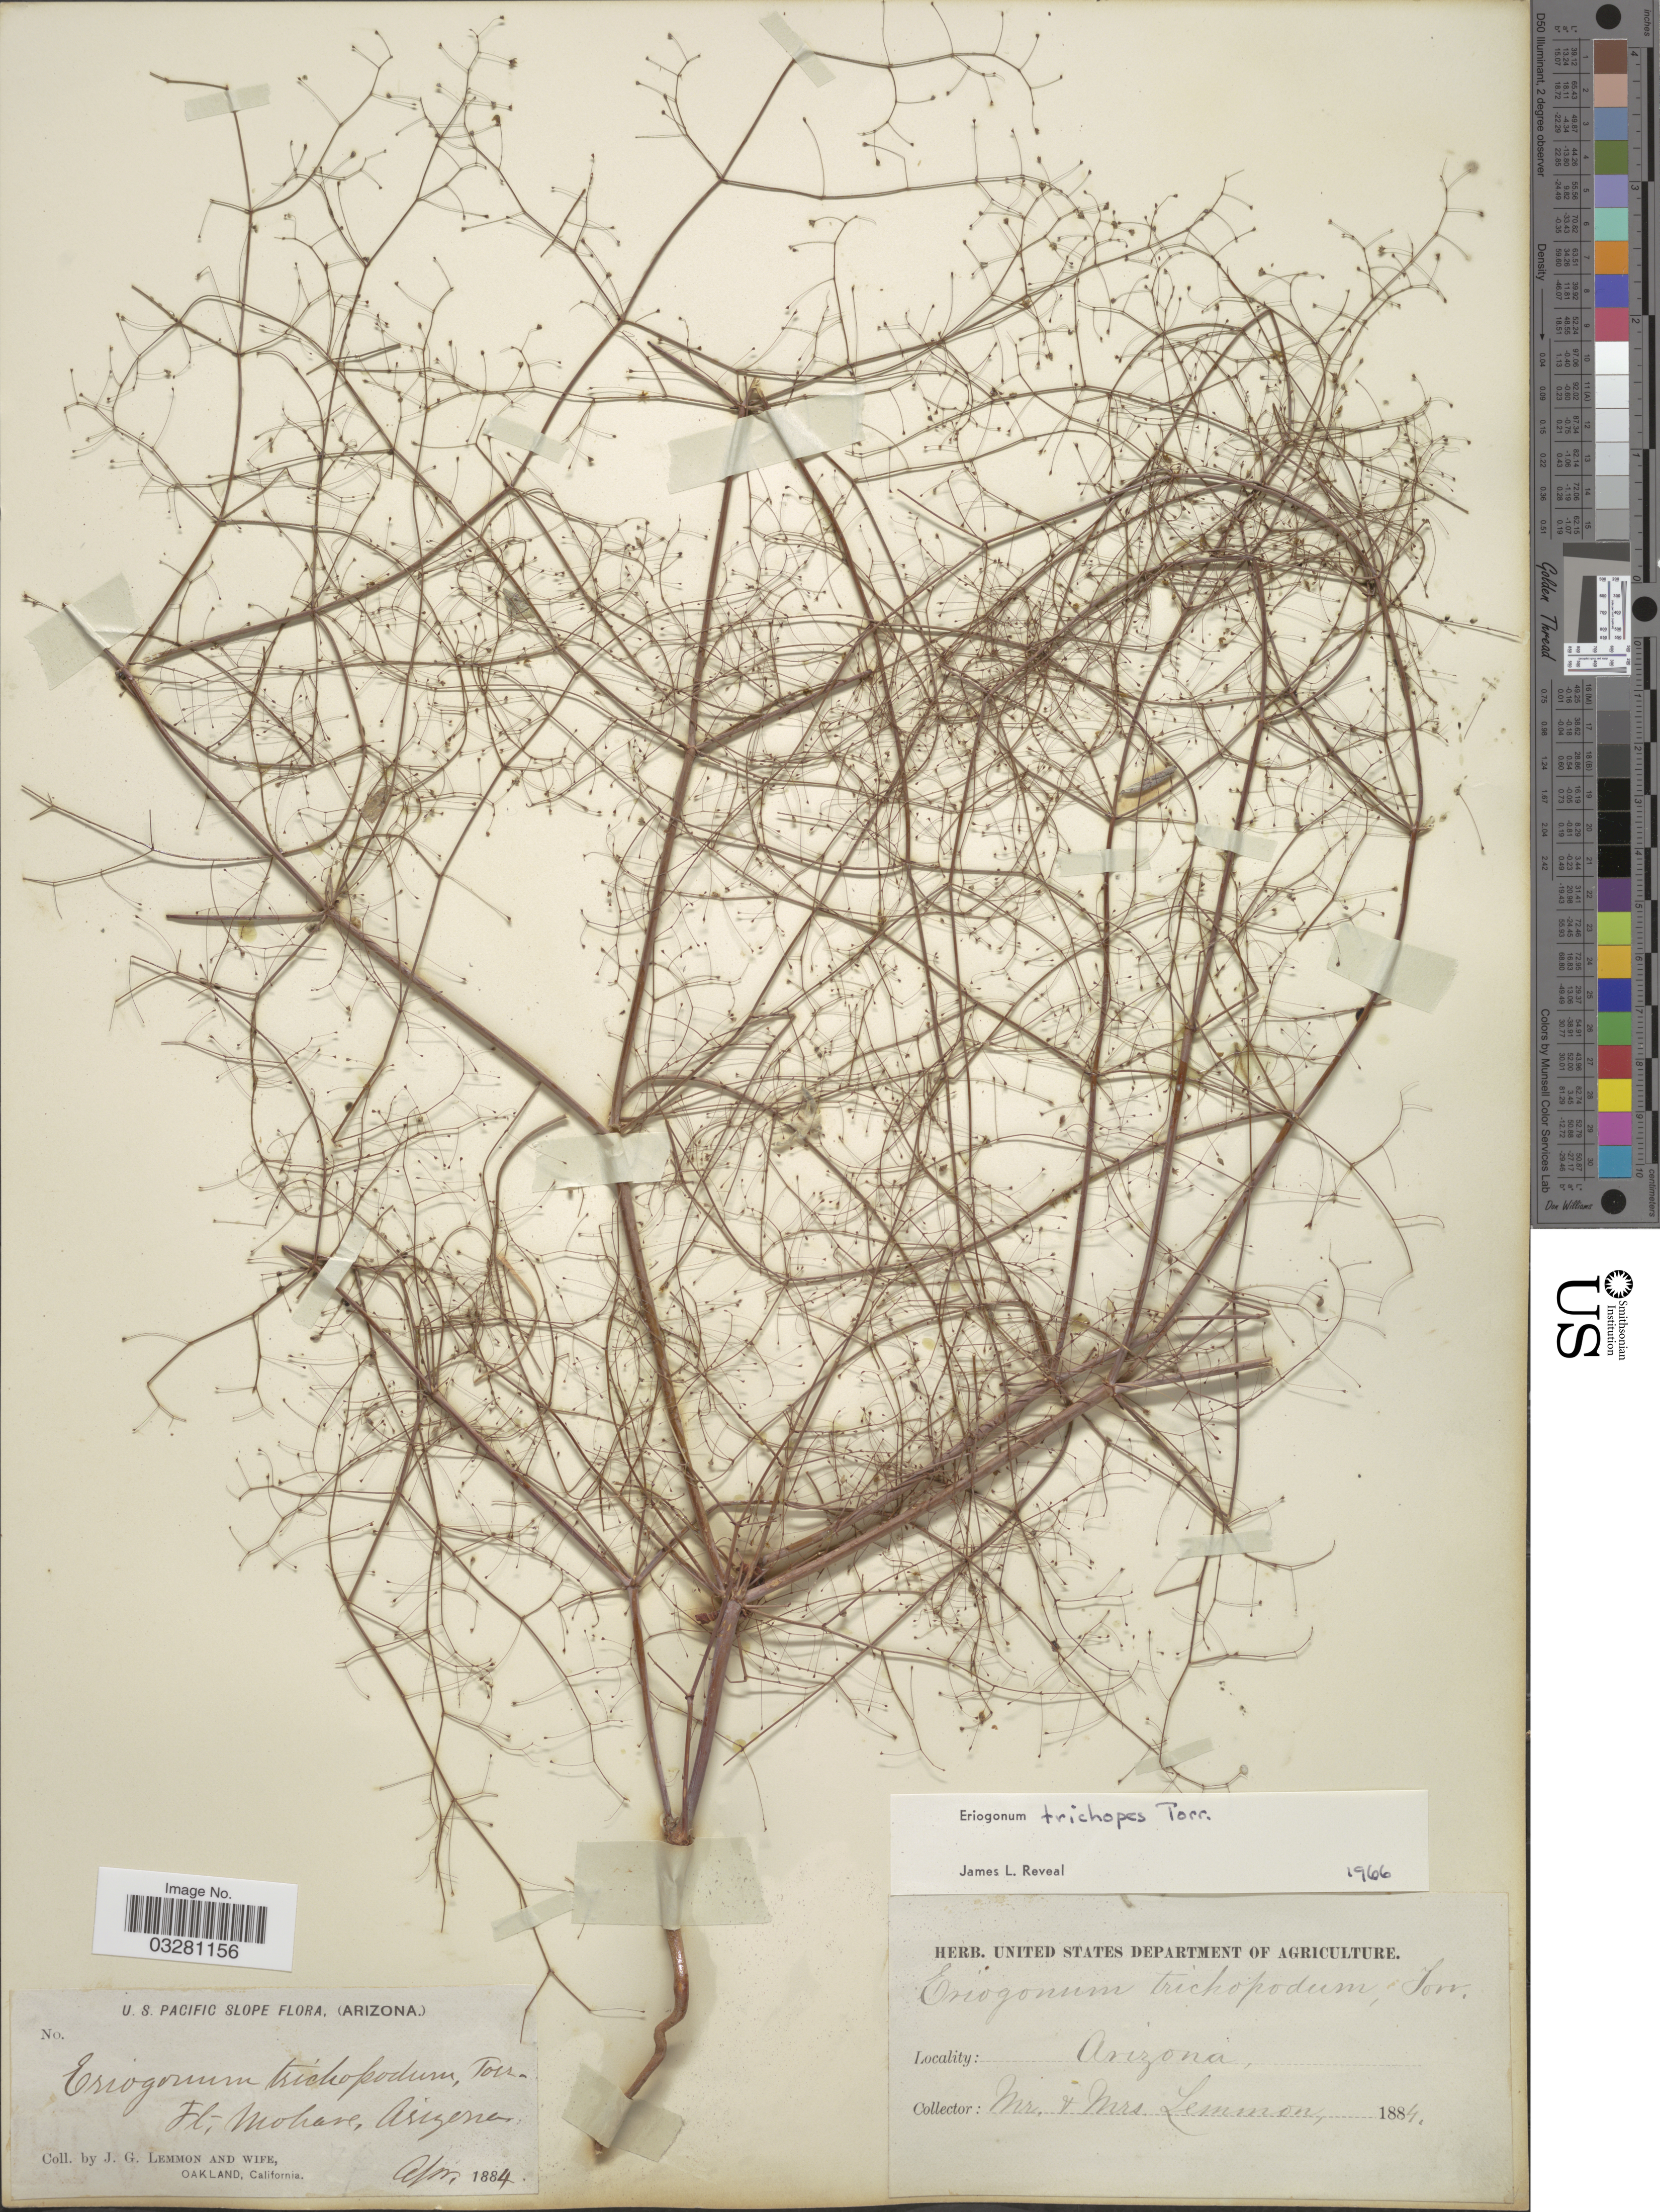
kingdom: Plantae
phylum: Tracheophyta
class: Magnoliopsida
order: Caryophyllales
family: Polygonaceae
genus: Eriogonum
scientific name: Eriogonum trichopes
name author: Torr.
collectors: J. Lemmon & Mrs. J. G. Lemmon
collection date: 1884-04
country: United States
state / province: Arizona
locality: U. S. Pacific Slope. Ft. Mohave.